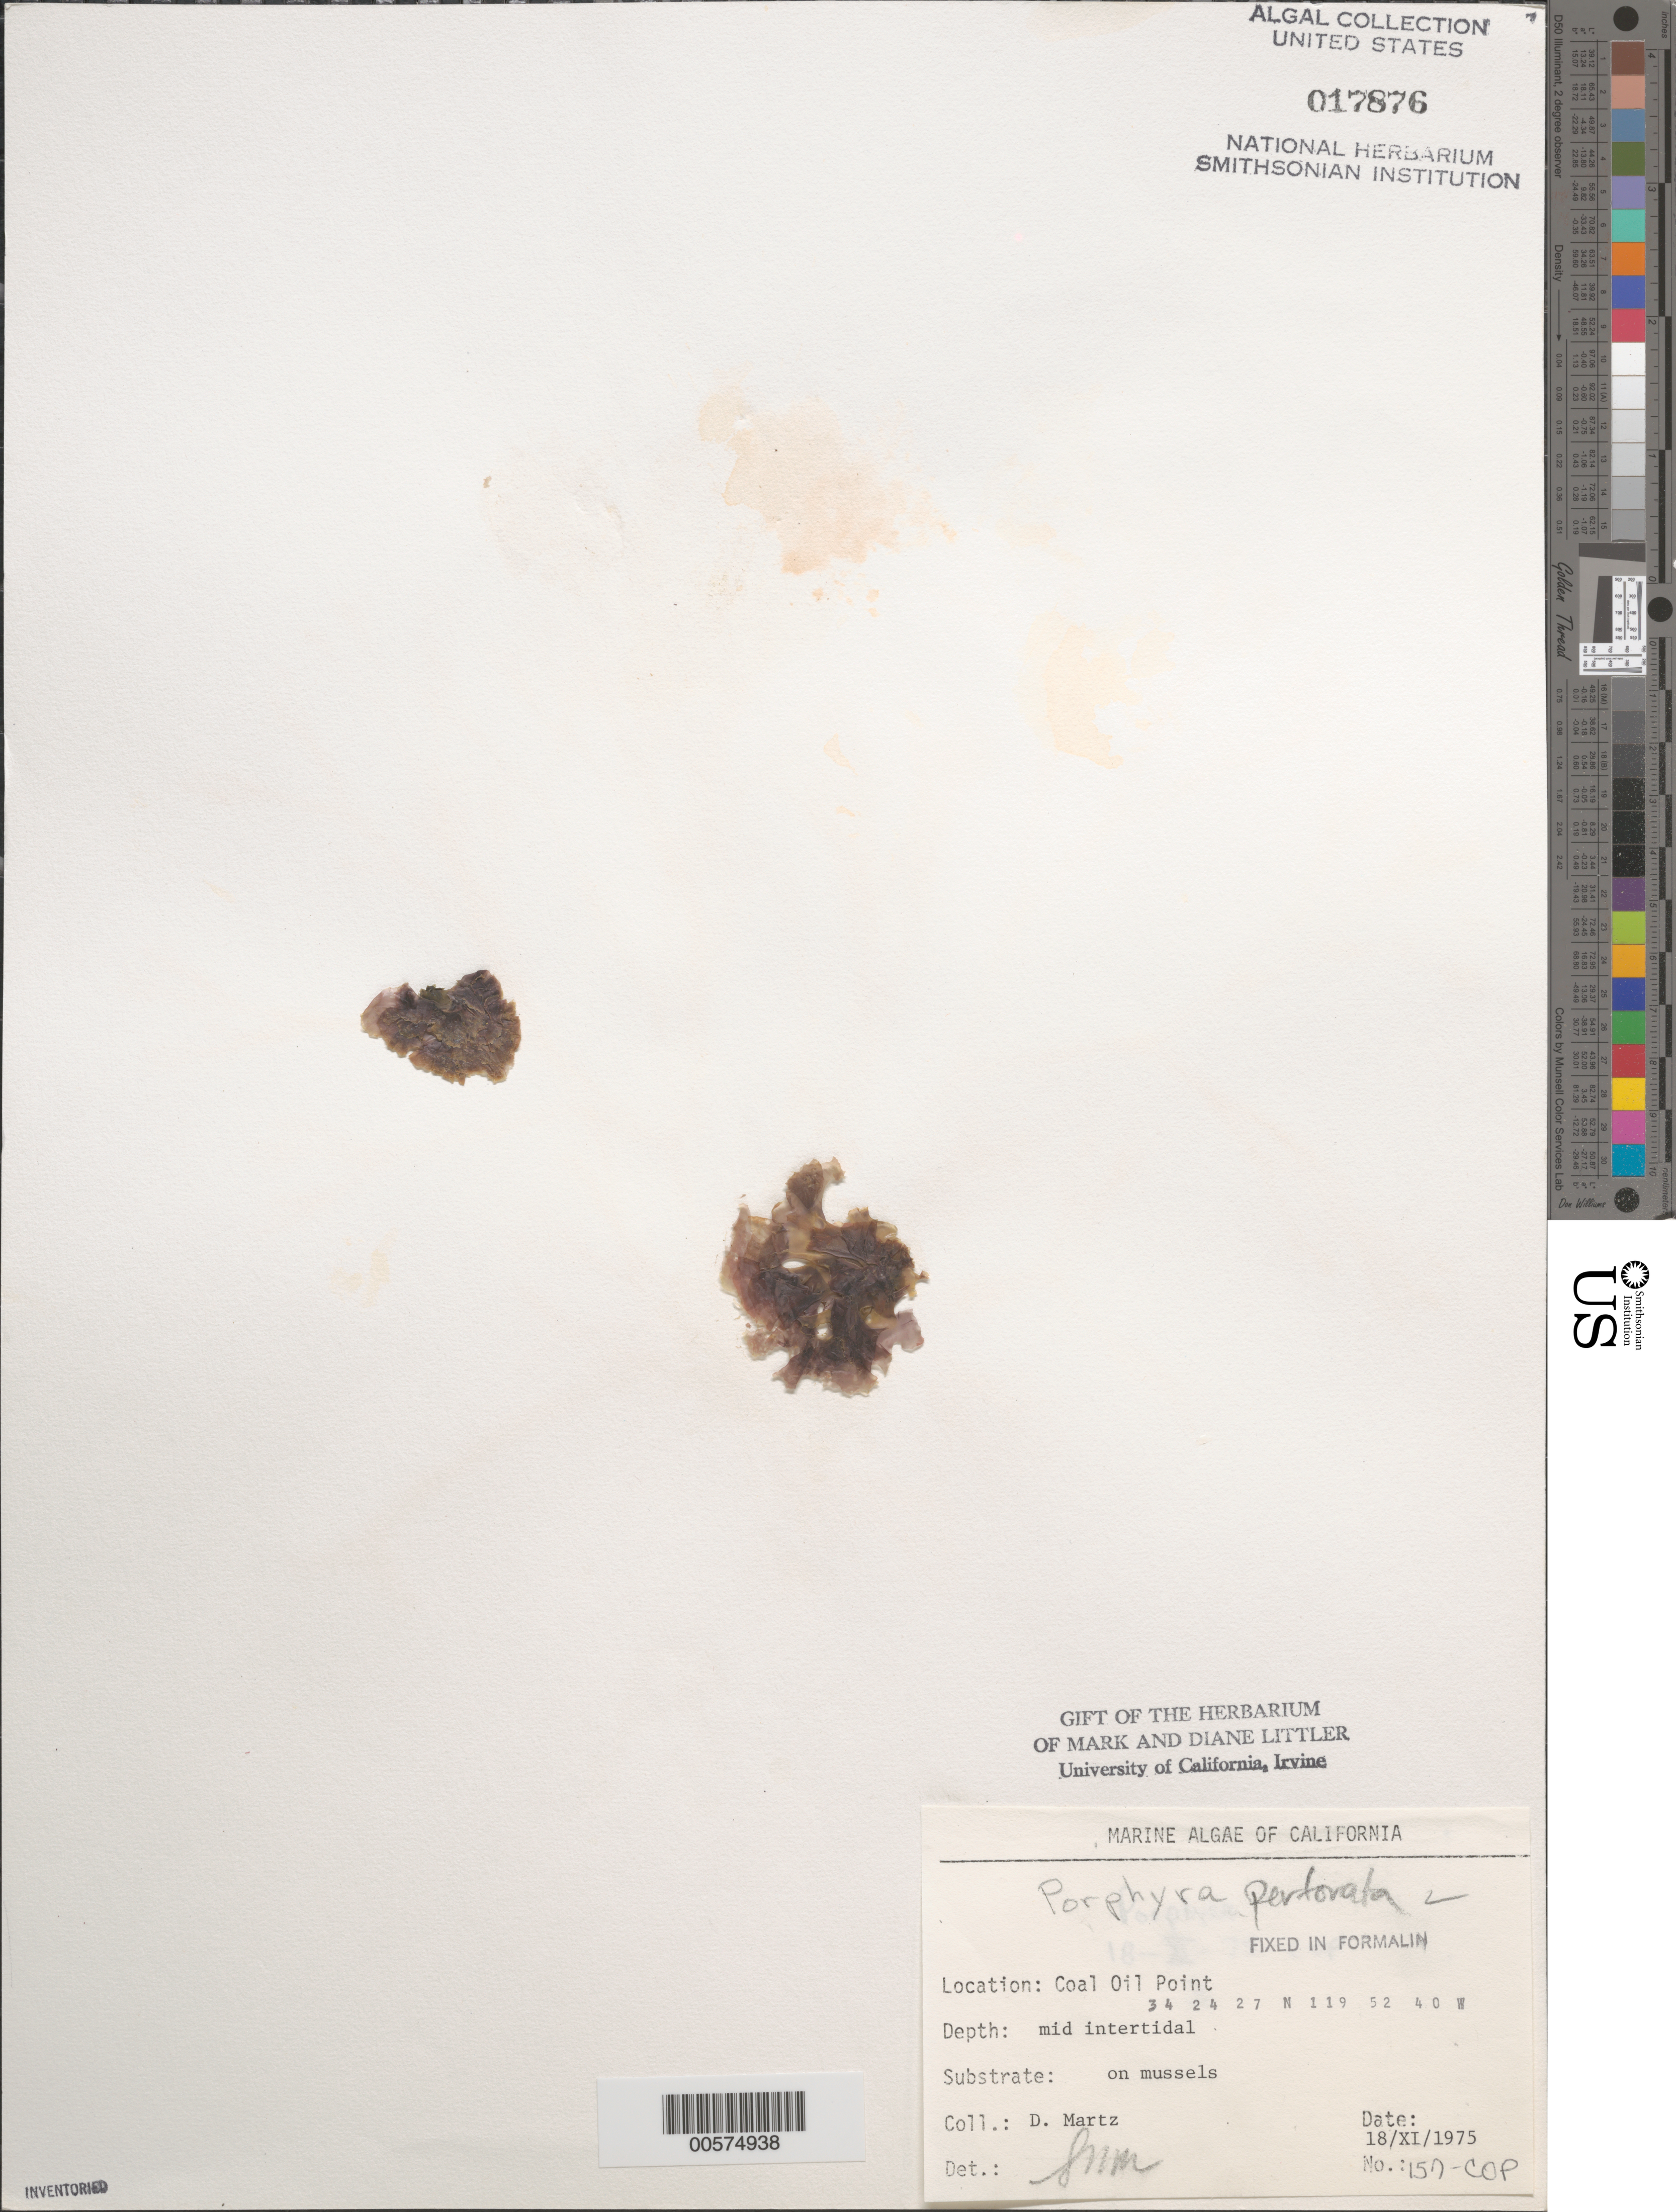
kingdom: Plantae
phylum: Rhodophyta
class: Bangiophyceae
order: Bangiales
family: Bangiaceae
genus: Pyropia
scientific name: Pyropia perforata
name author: (J. Agardh) S.C. Lindstrom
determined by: Algae name updating Project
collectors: D. Martz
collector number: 157-cop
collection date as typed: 18 Nov 1975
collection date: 1975-11-18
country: United States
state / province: California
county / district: Santa Barbara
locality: Coal Oil Point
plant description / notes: BLM-SOCALBIGHT Rocky Intertidal Survey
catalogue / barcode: US 17876